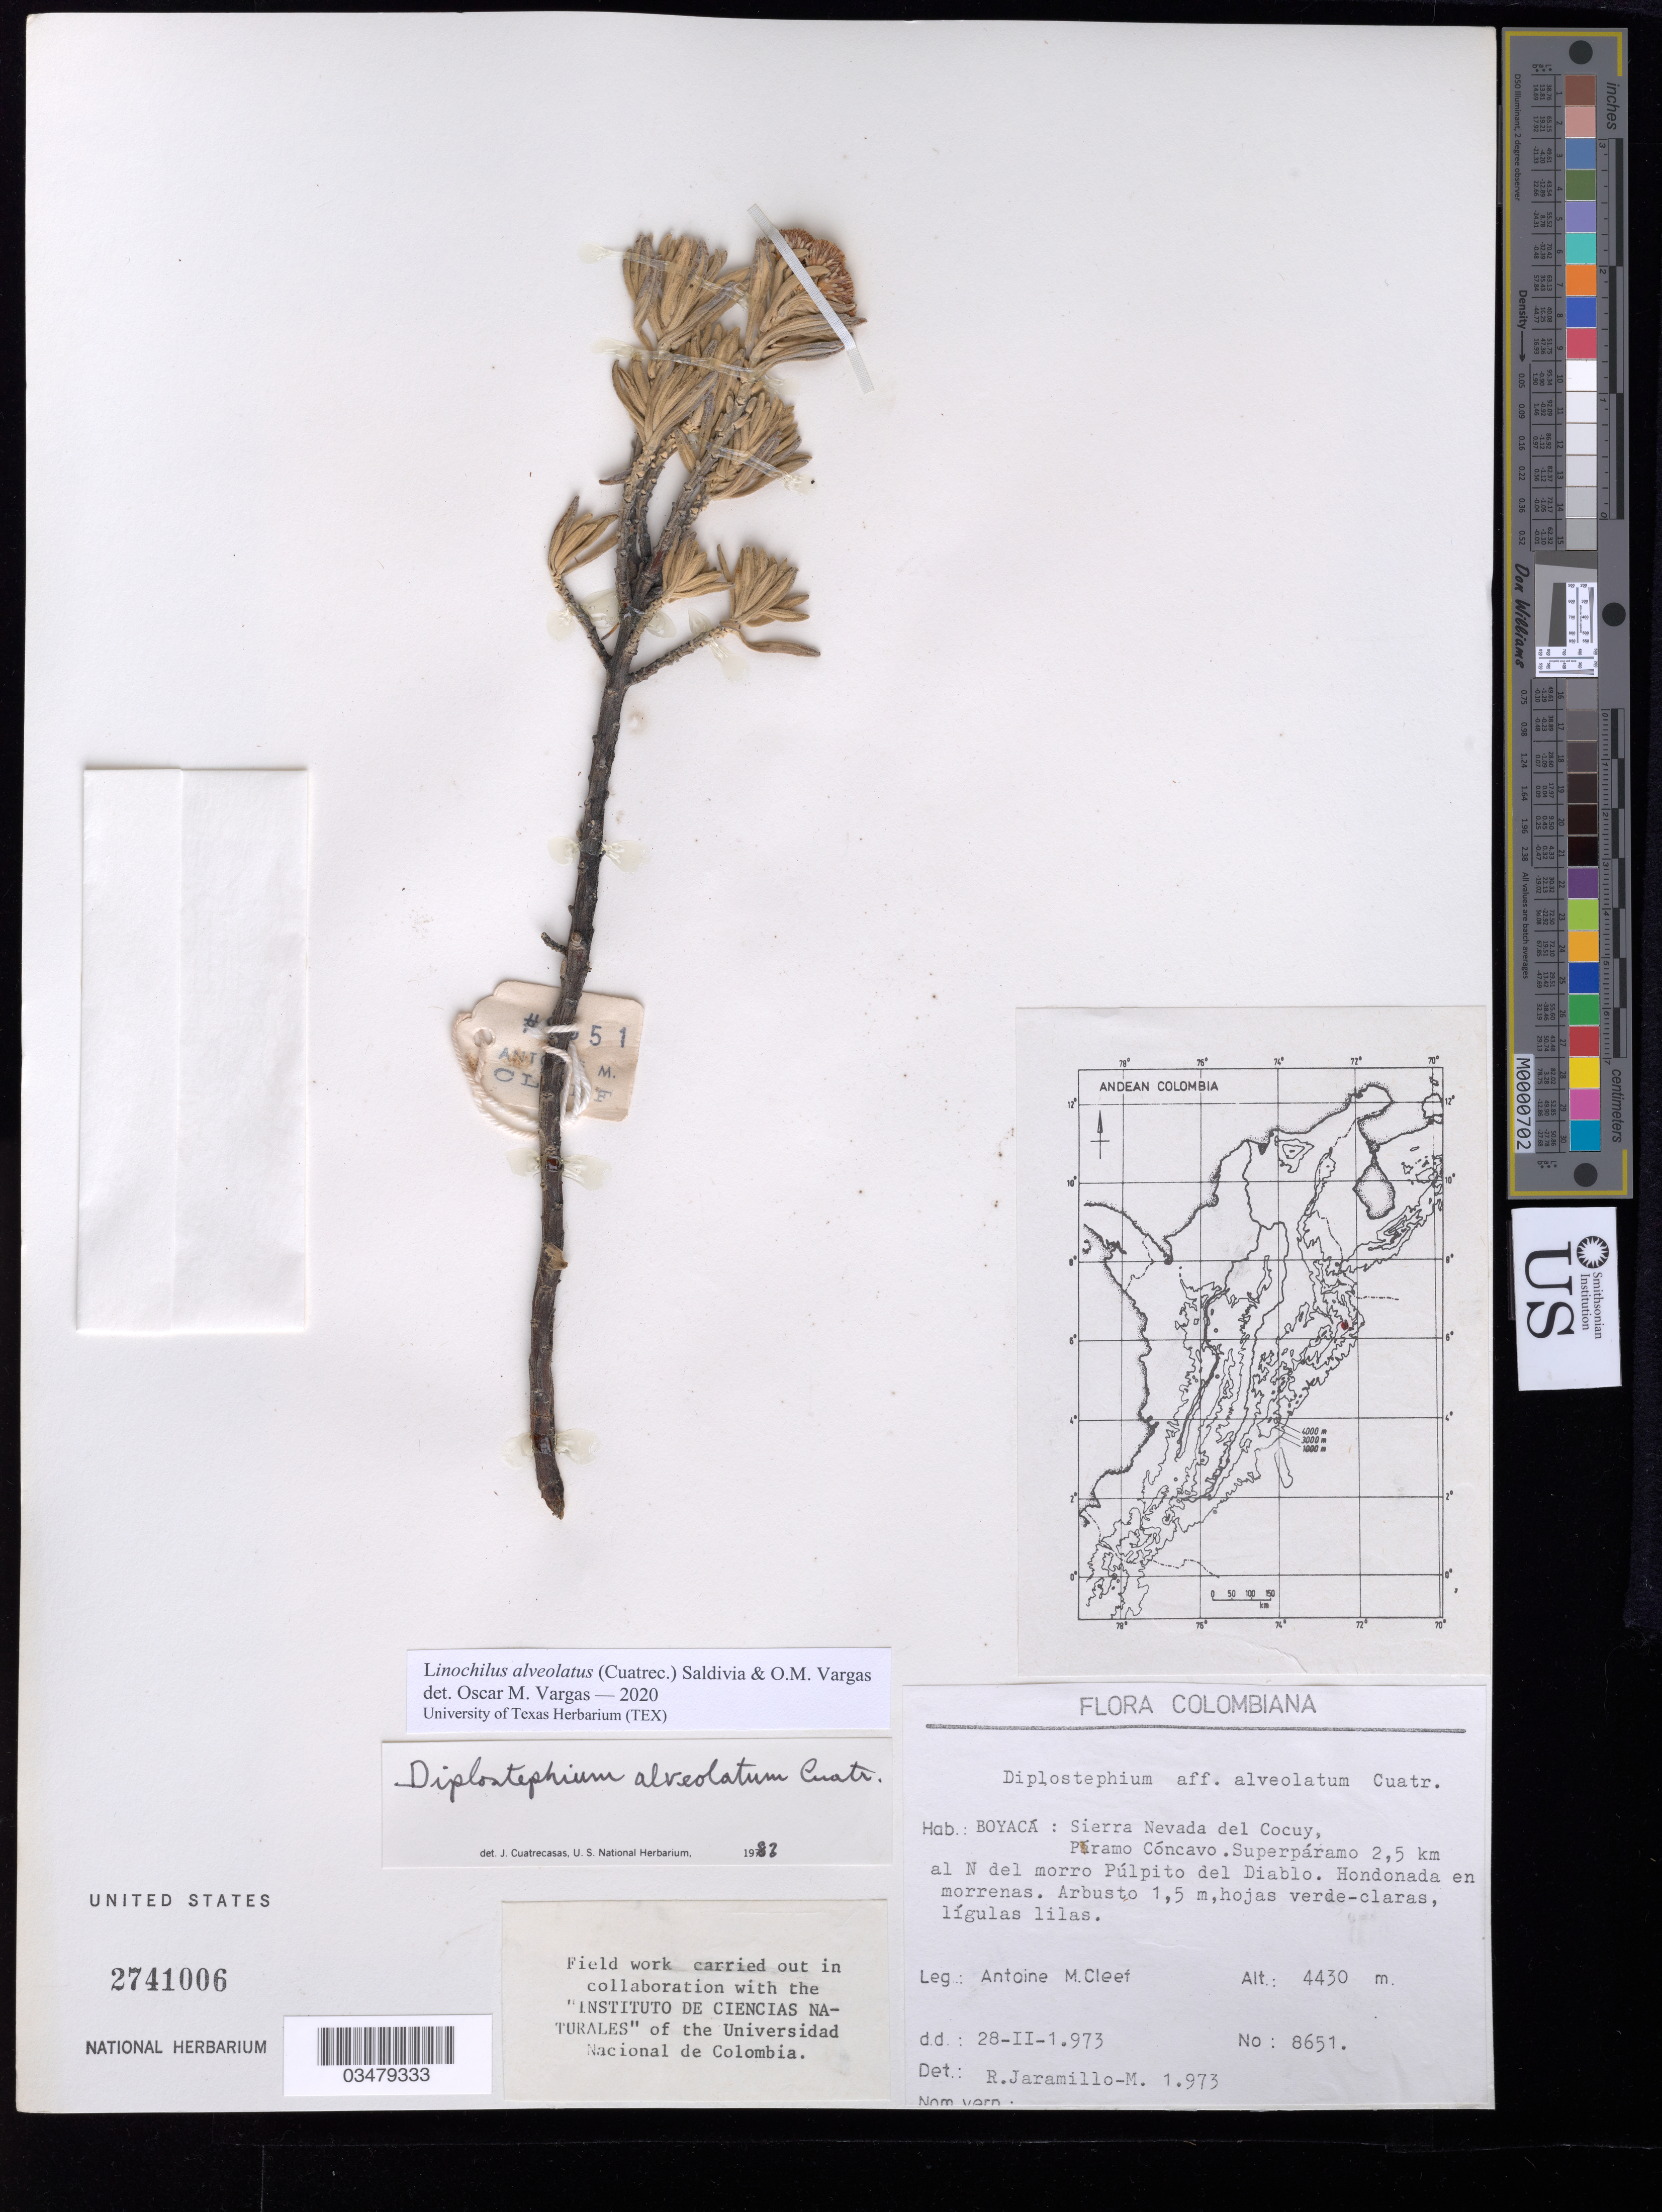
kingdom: Plantae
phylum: Tracheophyta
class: Magnoliopsida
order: Asterales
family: Asteraceae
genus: Linochilus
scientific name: Linochilus alveolatus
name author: (Cuatrec.) Saldivia & O.M. Vargas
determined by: Vargas, Oscar M.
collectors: A. M. Cleef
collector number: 8651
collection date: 1973-02-28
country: Colombia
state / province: Boyacá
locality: Sierra Nevada del Cocuy, Páramo Cóncavo. Superpáramo 2,5 km al N del morro Púlpito del Diablo.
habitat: Hondonada en morrenas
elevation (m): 4435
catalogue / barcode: US 2741006